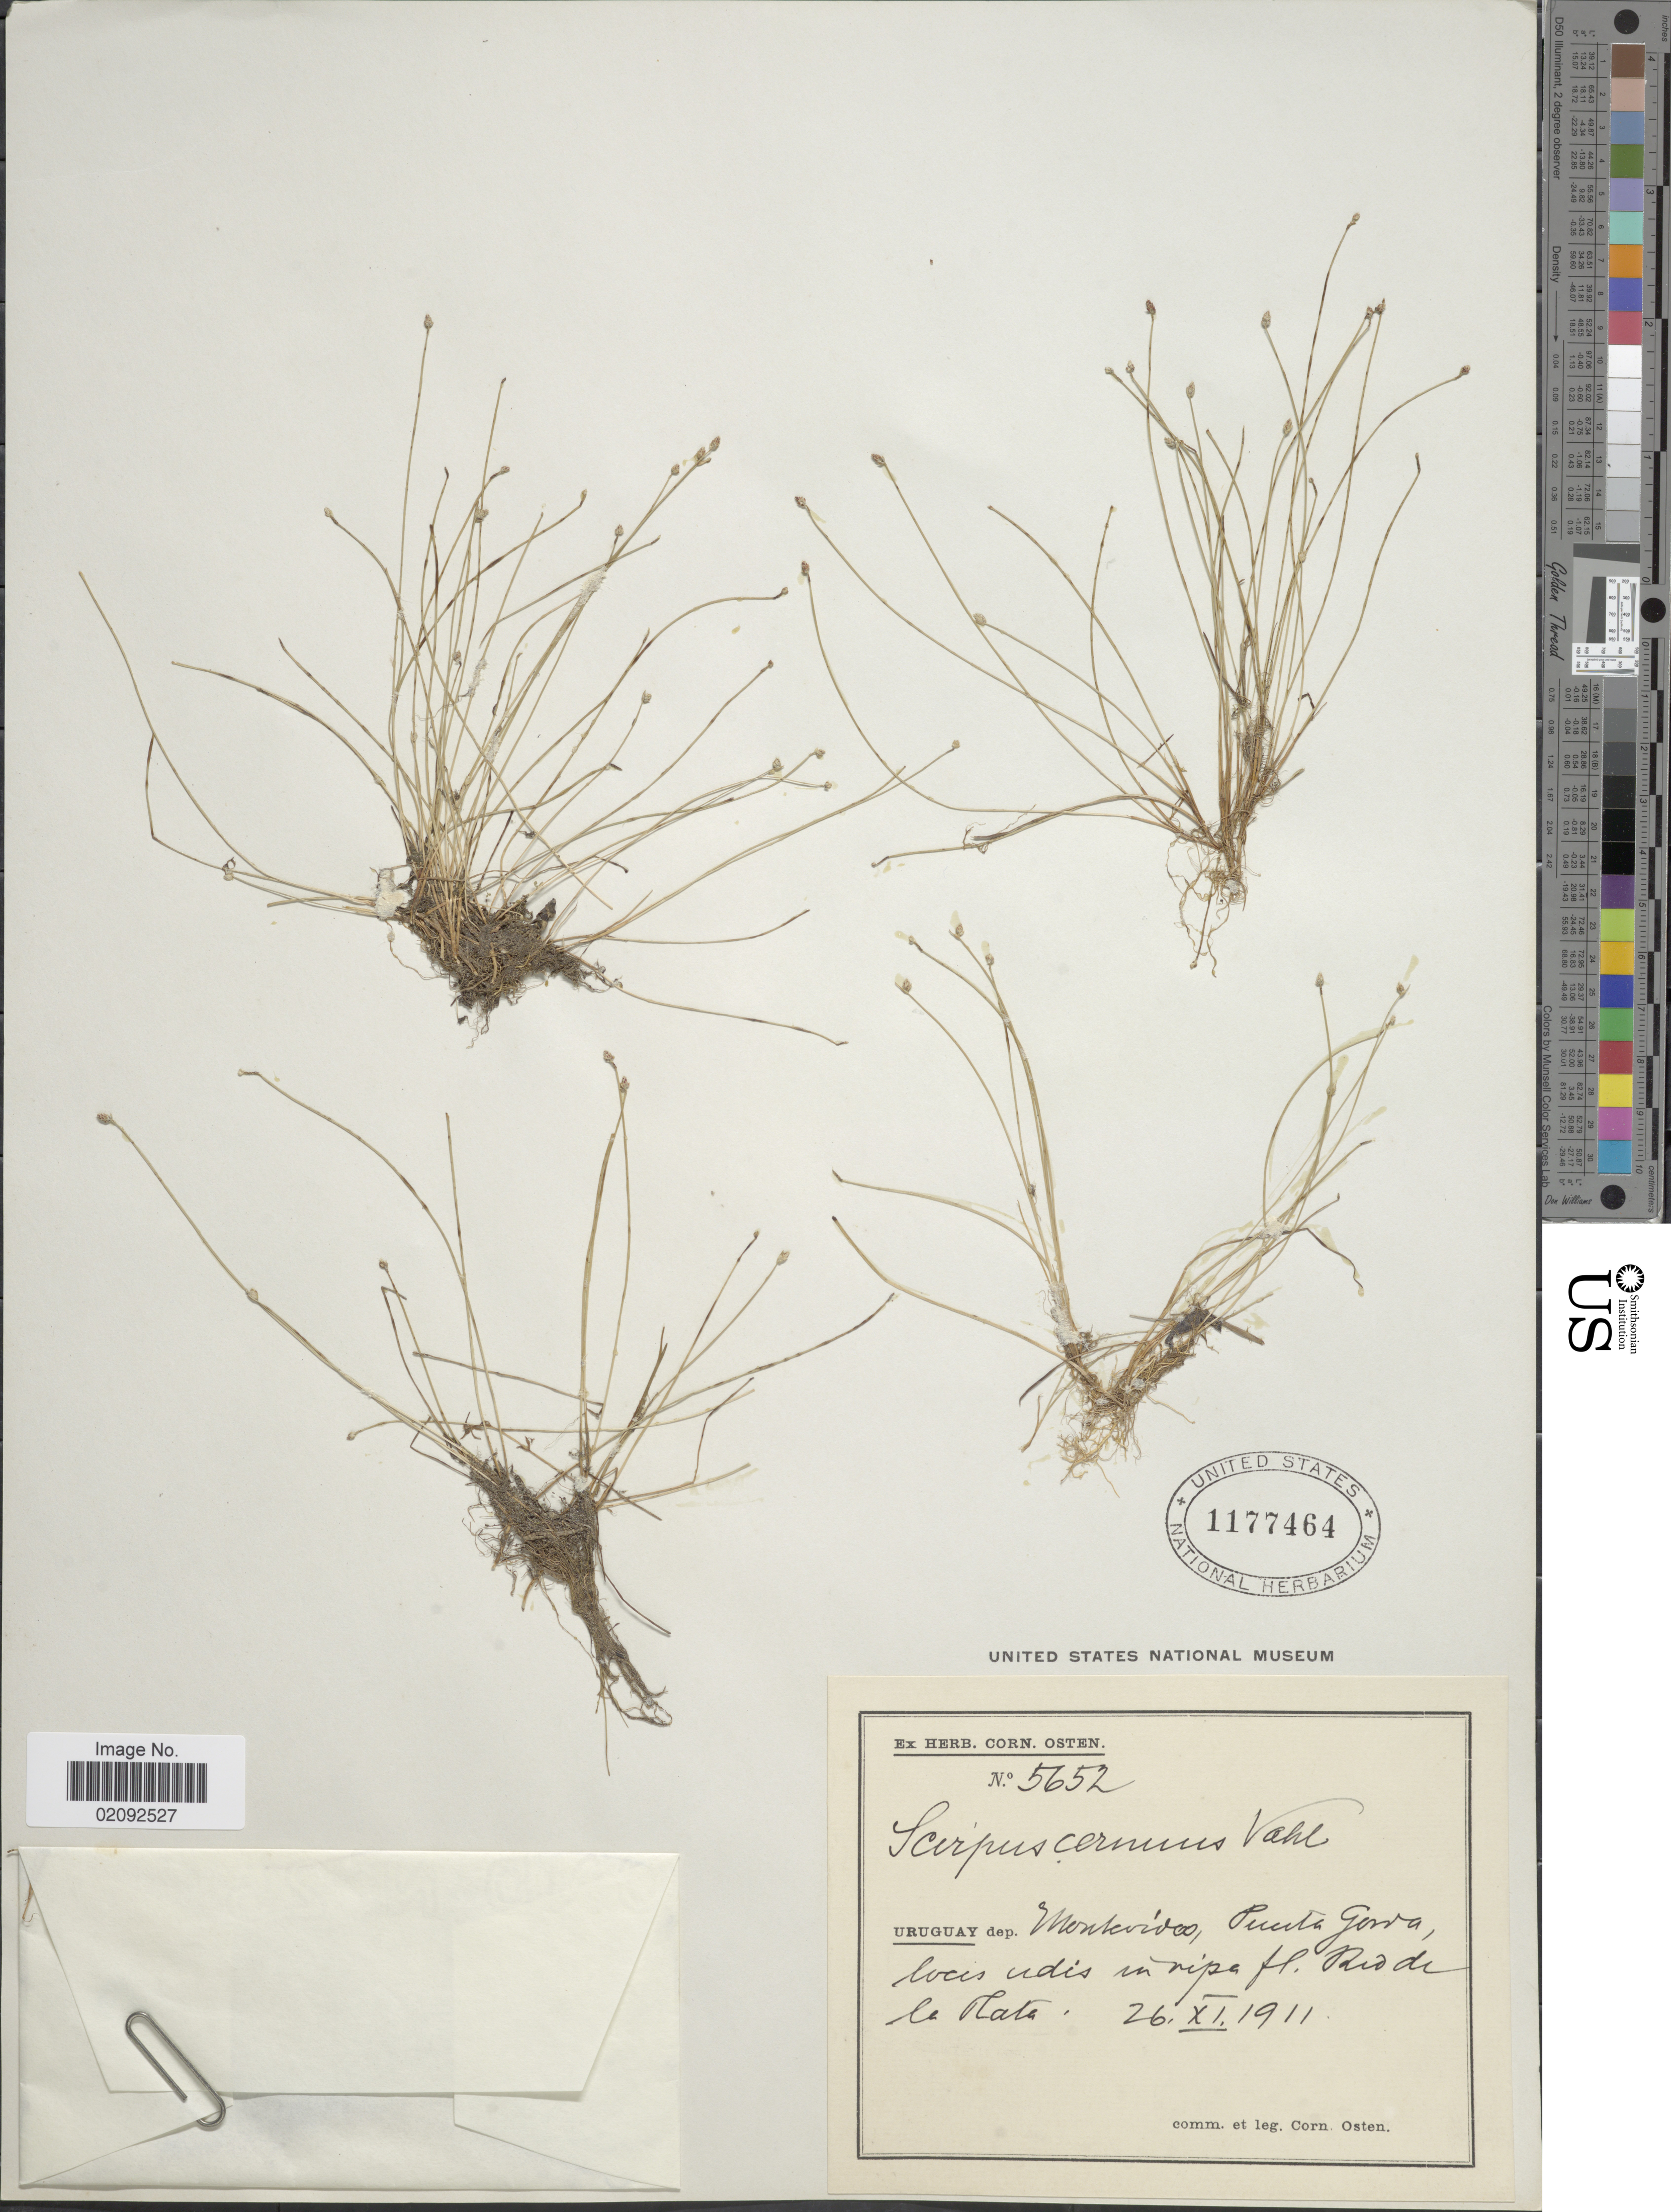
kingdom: Plantae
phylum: Tracheophyta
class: Liliopsida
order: Poales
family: Cyperaceae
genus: Isolepis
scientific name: Isolepis cernua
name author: (Vahl) Roem. & Schult.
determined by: Strong, Mark T., (BOT), Smithsonian Institution - National Museum of Natural History (UNITED STATES)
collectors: C. Osten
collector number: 5652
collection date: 1911-11-26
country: Uruguay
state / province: Montevideo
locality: Punta Gorda, Rio de la Plata.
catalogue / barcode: US 1177464